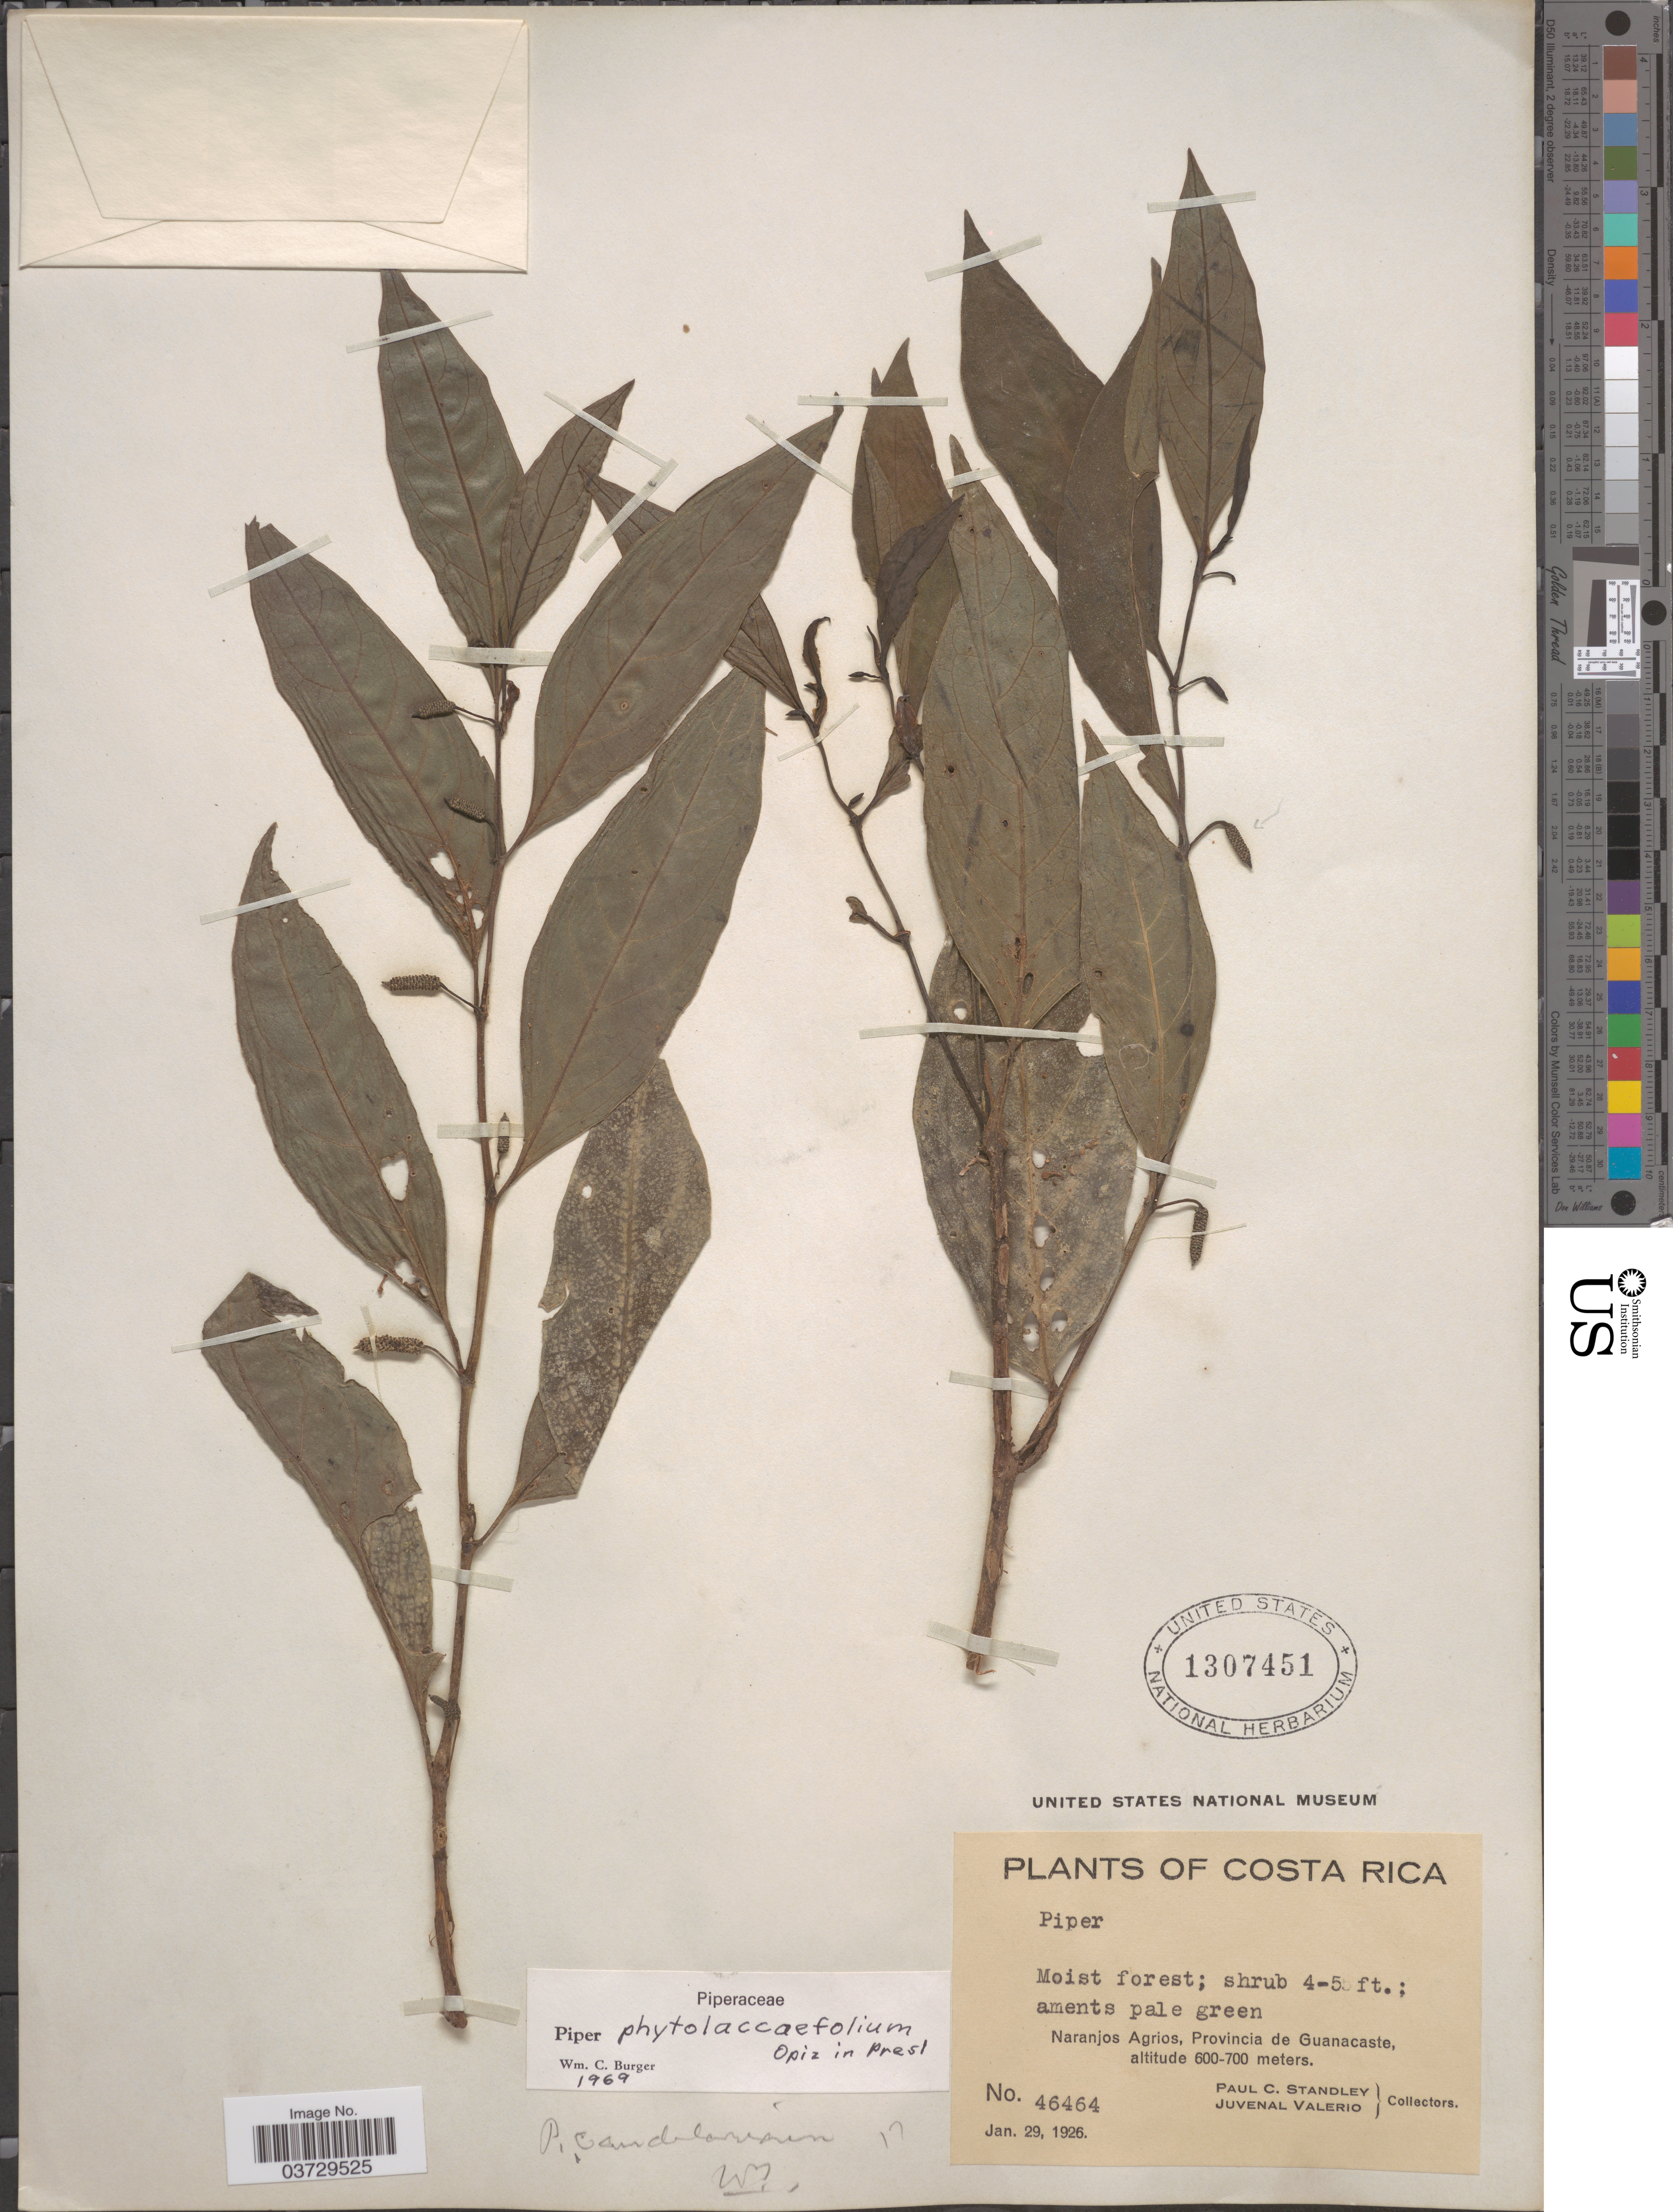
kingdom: Plantae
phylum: Tracheophyta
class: Magnoliopsida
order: Piperales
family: Piperaceae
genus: Piper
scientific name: Piper phytolaccifolium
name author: Opiz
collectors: P. C. Standley & J. Valerio R.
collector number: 46464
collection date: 1926-01-29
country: Costa Rica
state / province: Guanacaste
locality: Naranjos Agrios.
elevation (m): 600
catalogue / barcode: US 1307451